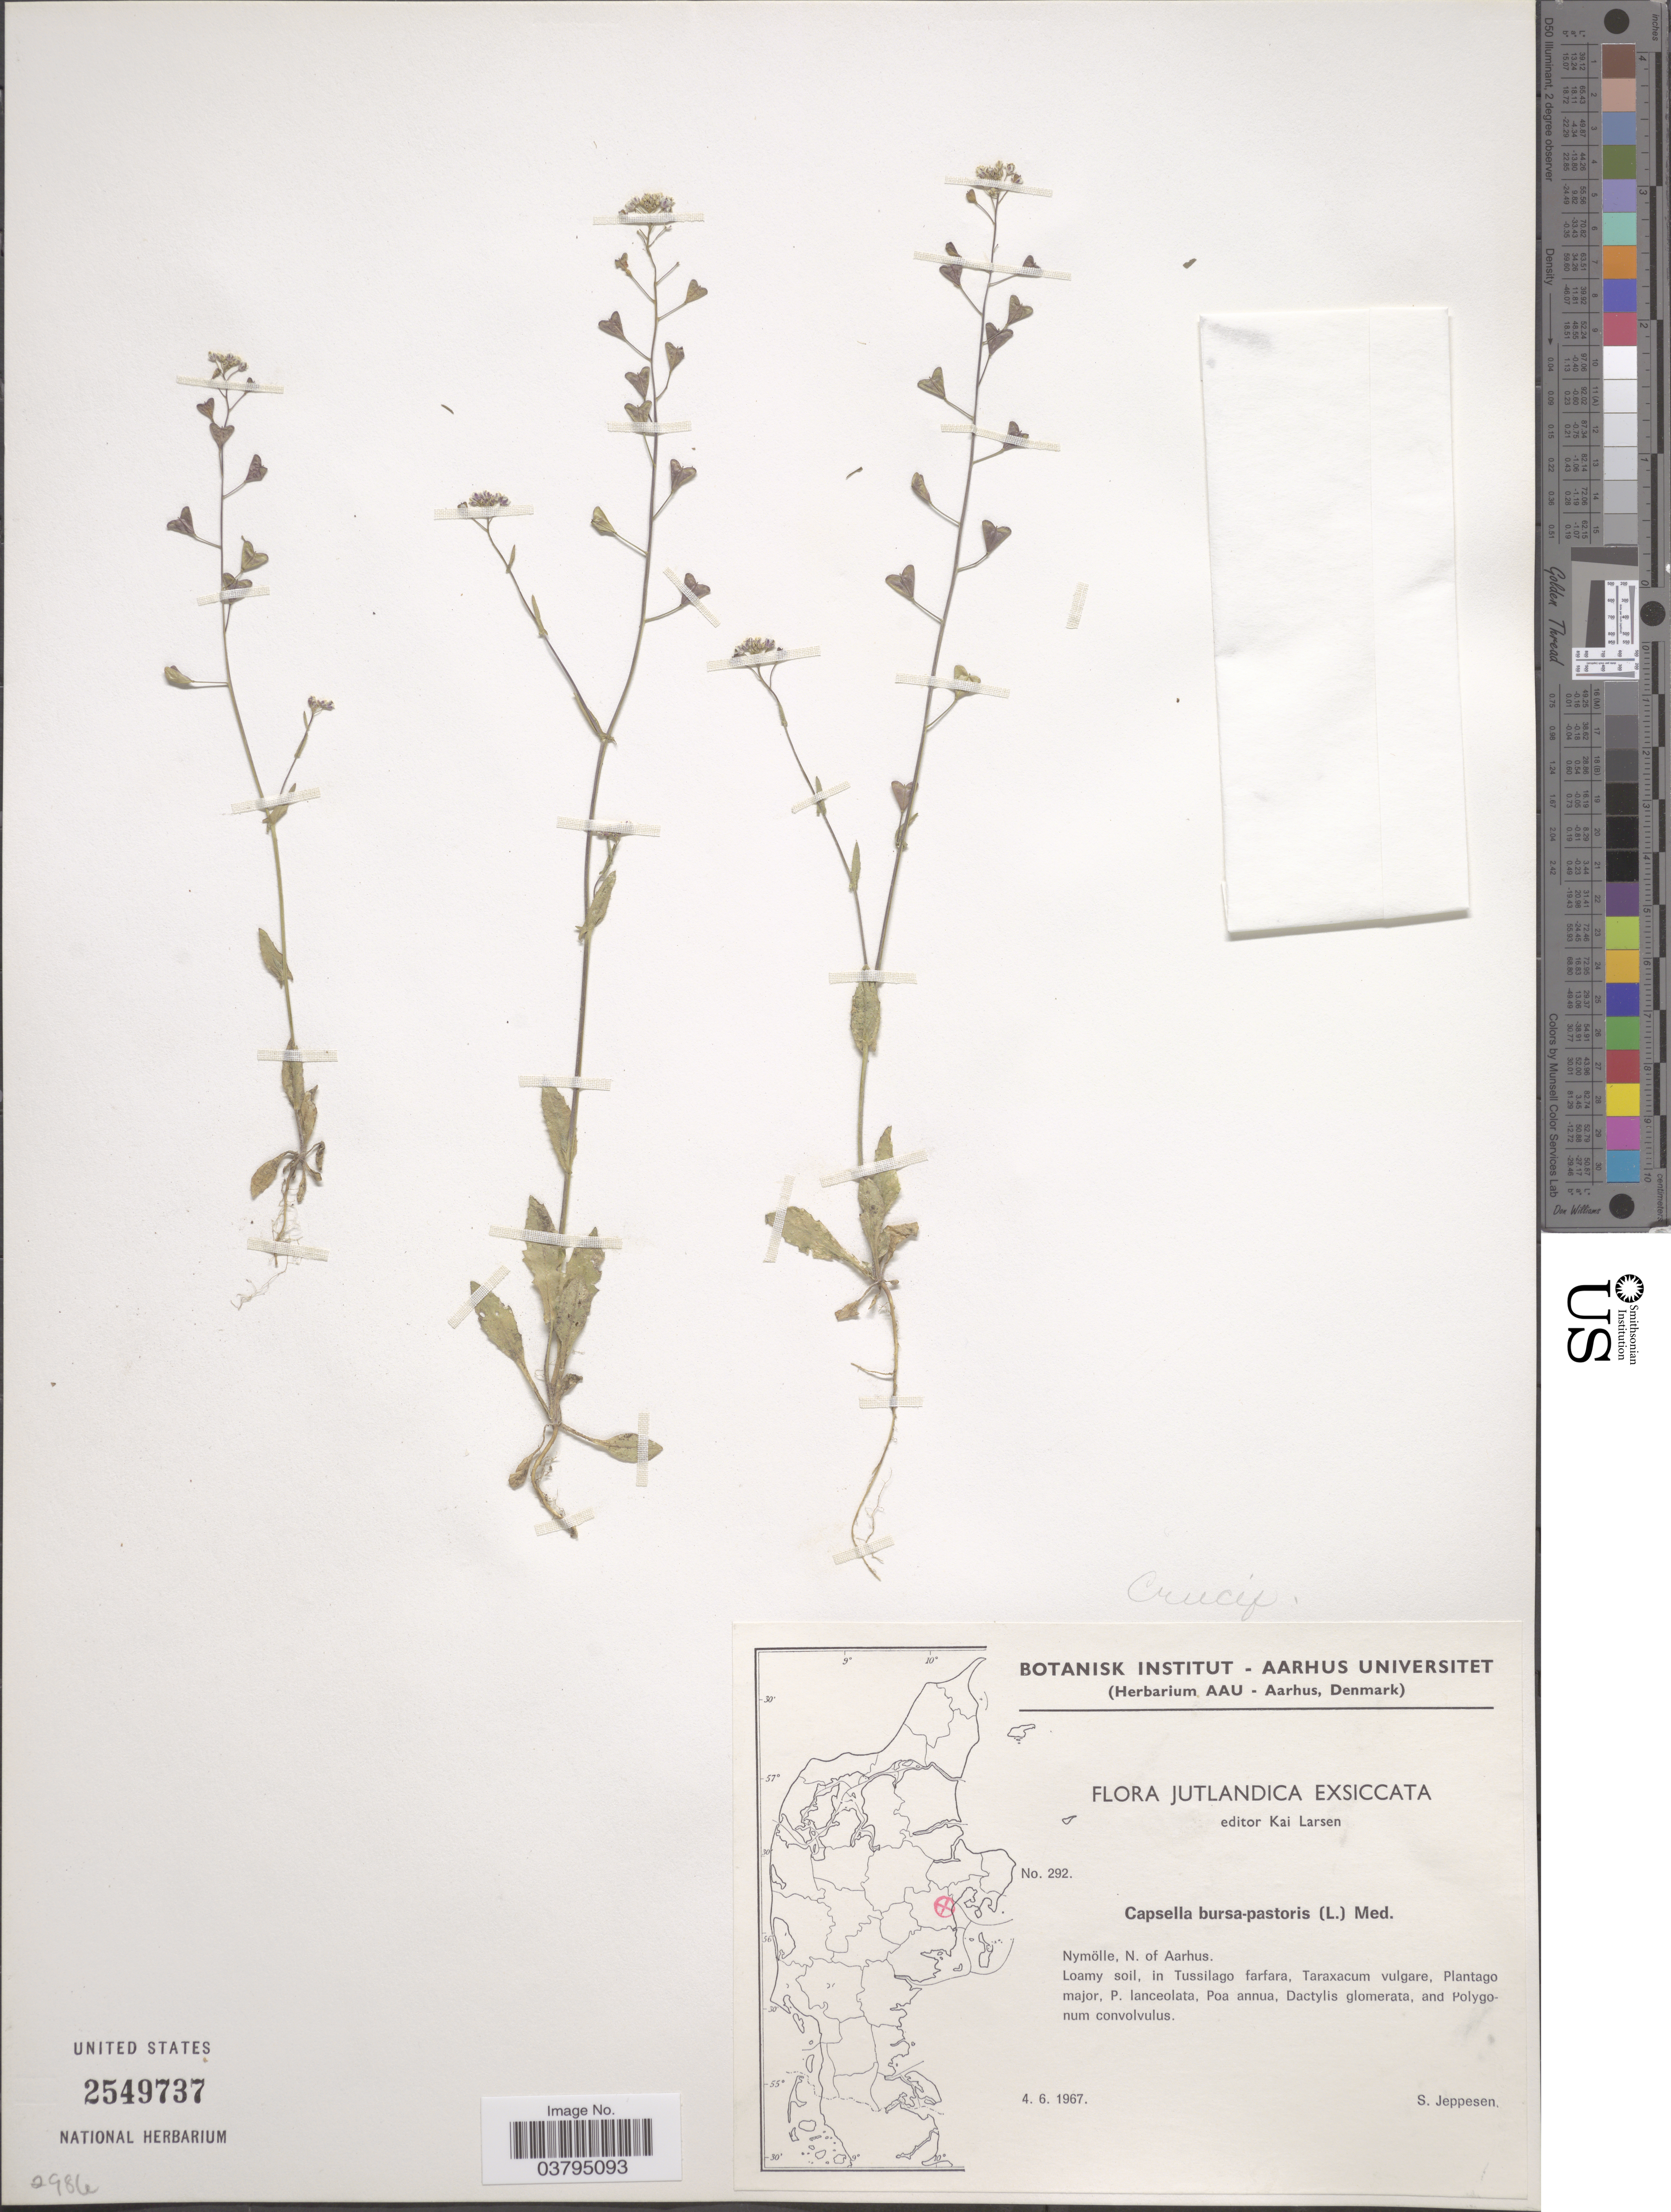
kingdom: Plantae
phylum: Tracheophyta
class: Magnoliopsida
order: Brassicales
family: Brassicaceae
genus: Capsella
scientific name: Capsella bursa-pastoris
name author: (L.) Medik.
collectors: S. Jeppesen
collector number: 292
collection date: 1967-06-04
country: Denmark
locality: Jutlandica. Nymölle, N. of Aarhus.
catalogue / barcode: US 2549737